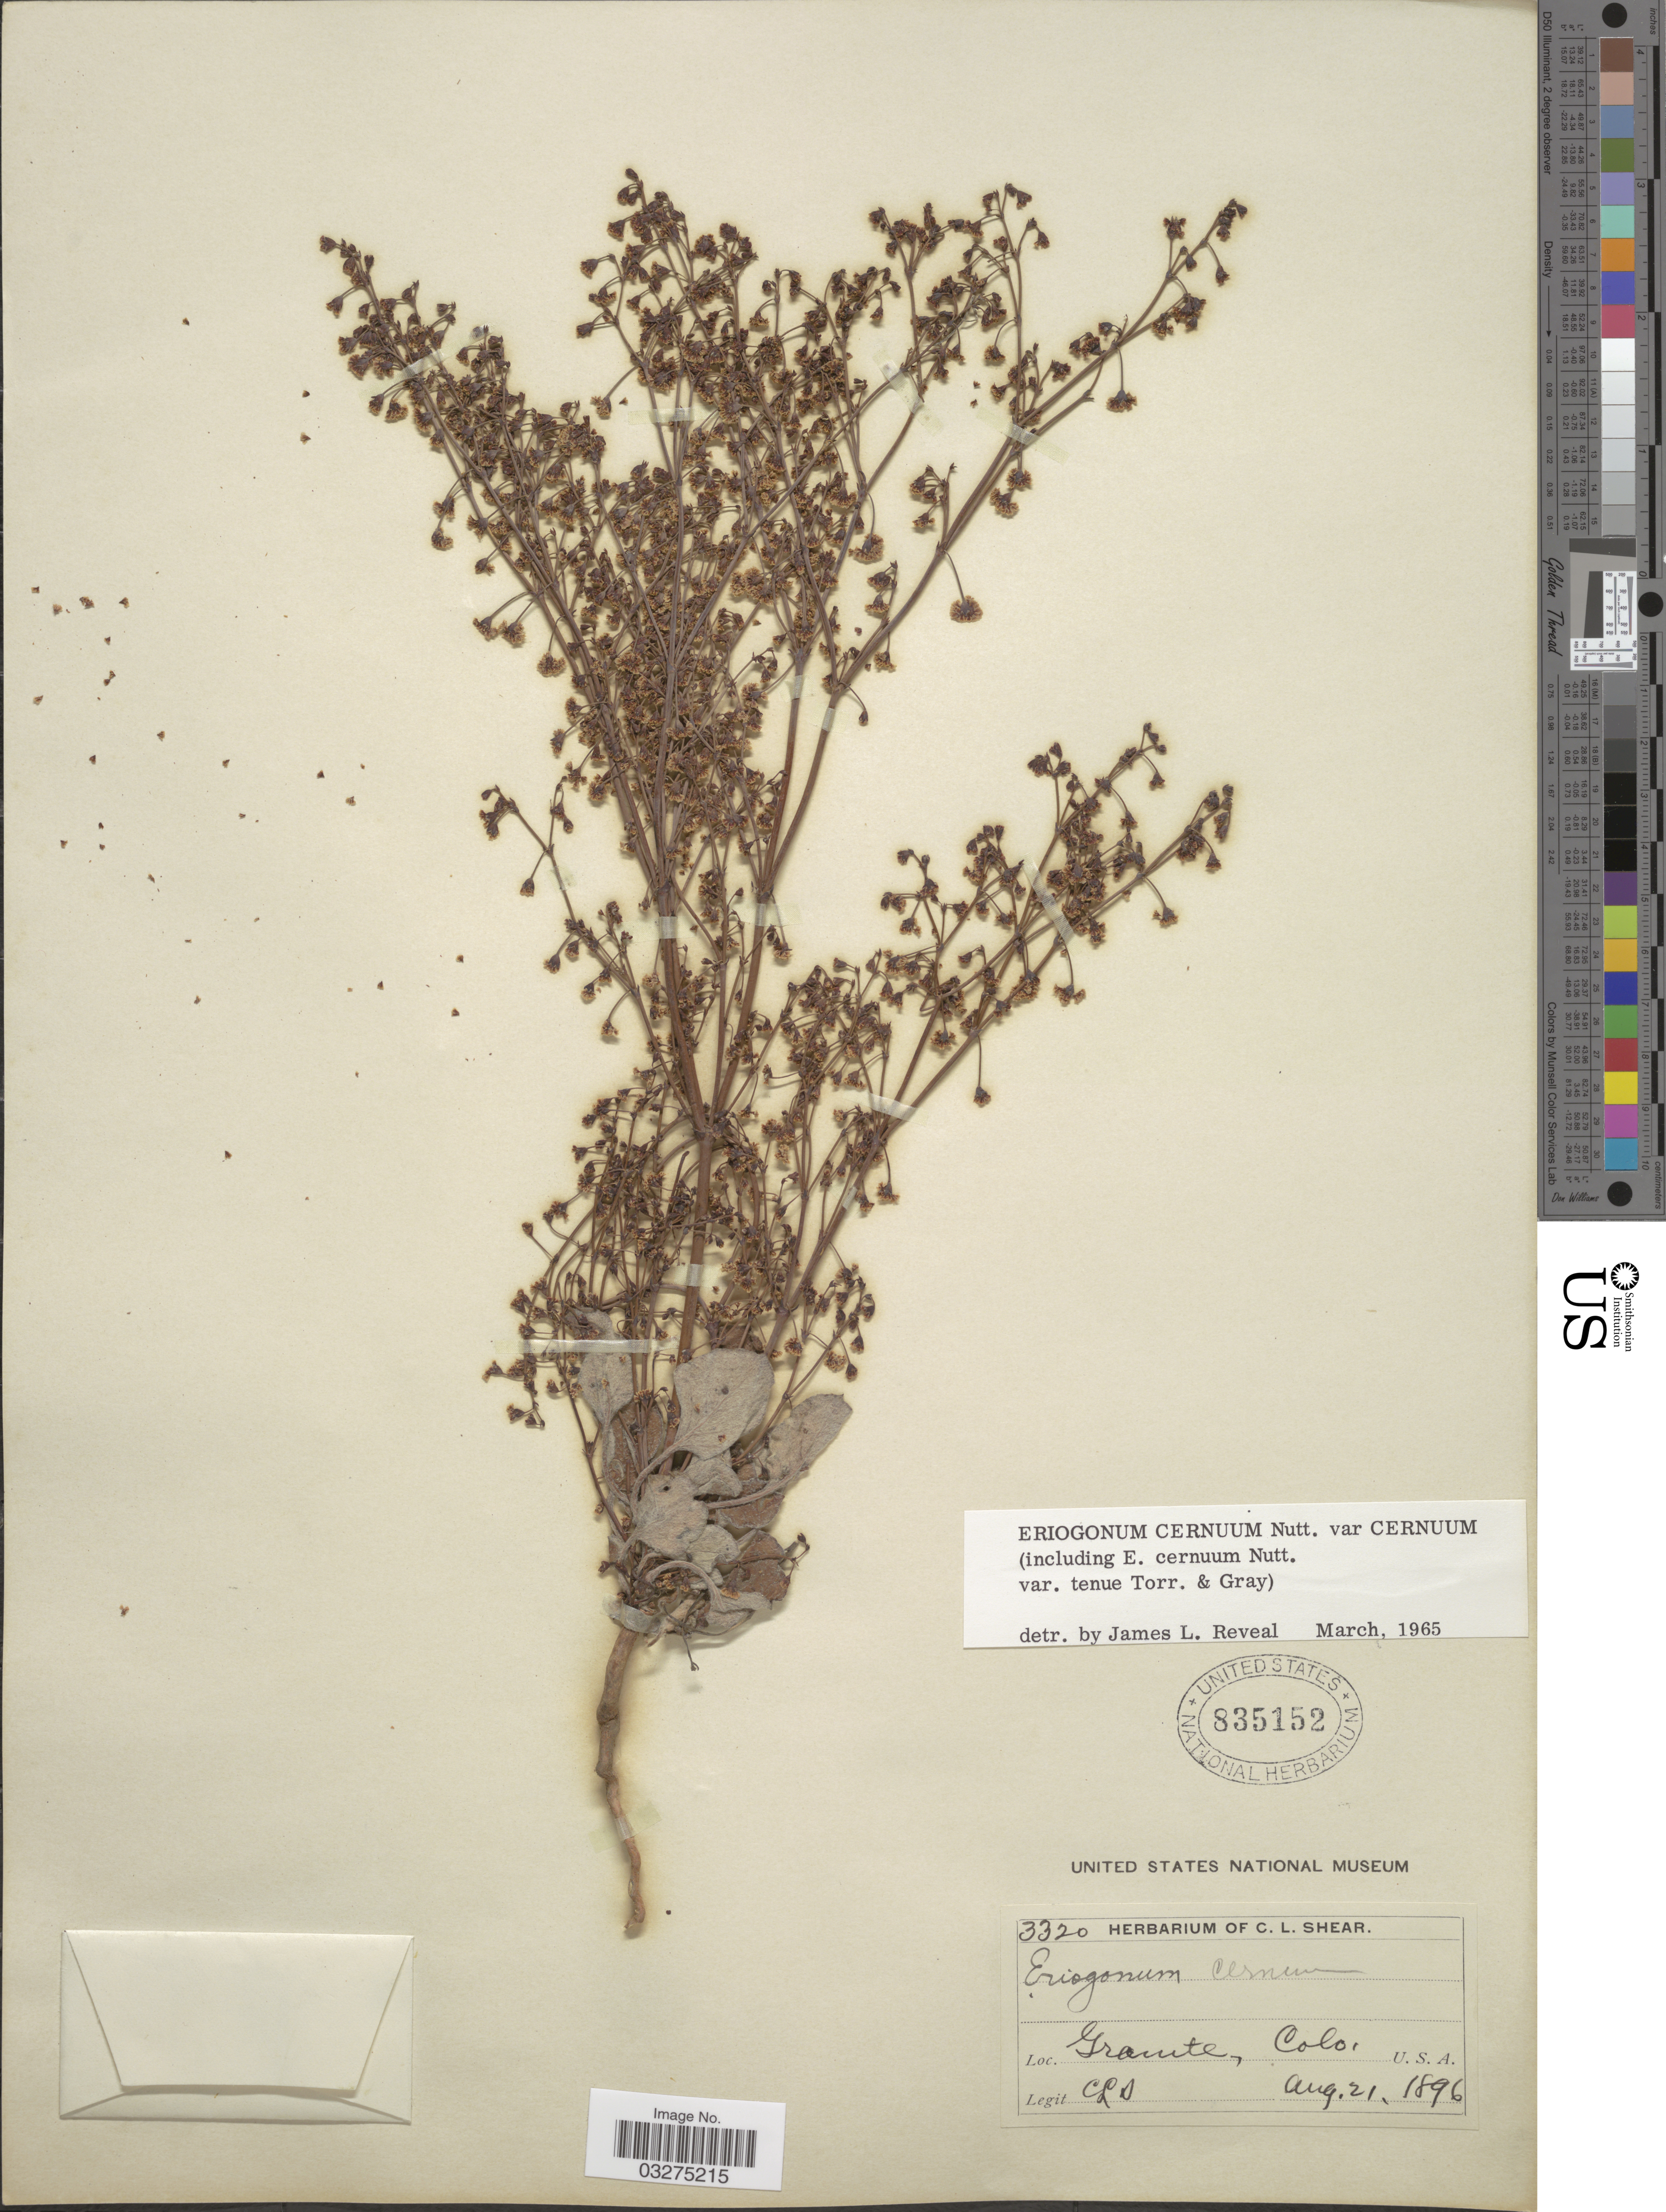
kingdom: Plantae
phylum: Tracheophyta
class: Magnoliopsida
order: Caryophyllales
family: Polygonaceae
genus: Eriogonum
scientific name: Eriogonum cernuum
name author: Nutt.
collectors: C. L. Shear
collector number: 3320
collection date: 1896-08-21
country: United States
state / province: Colorado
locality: Granite.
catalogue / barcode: US 835152